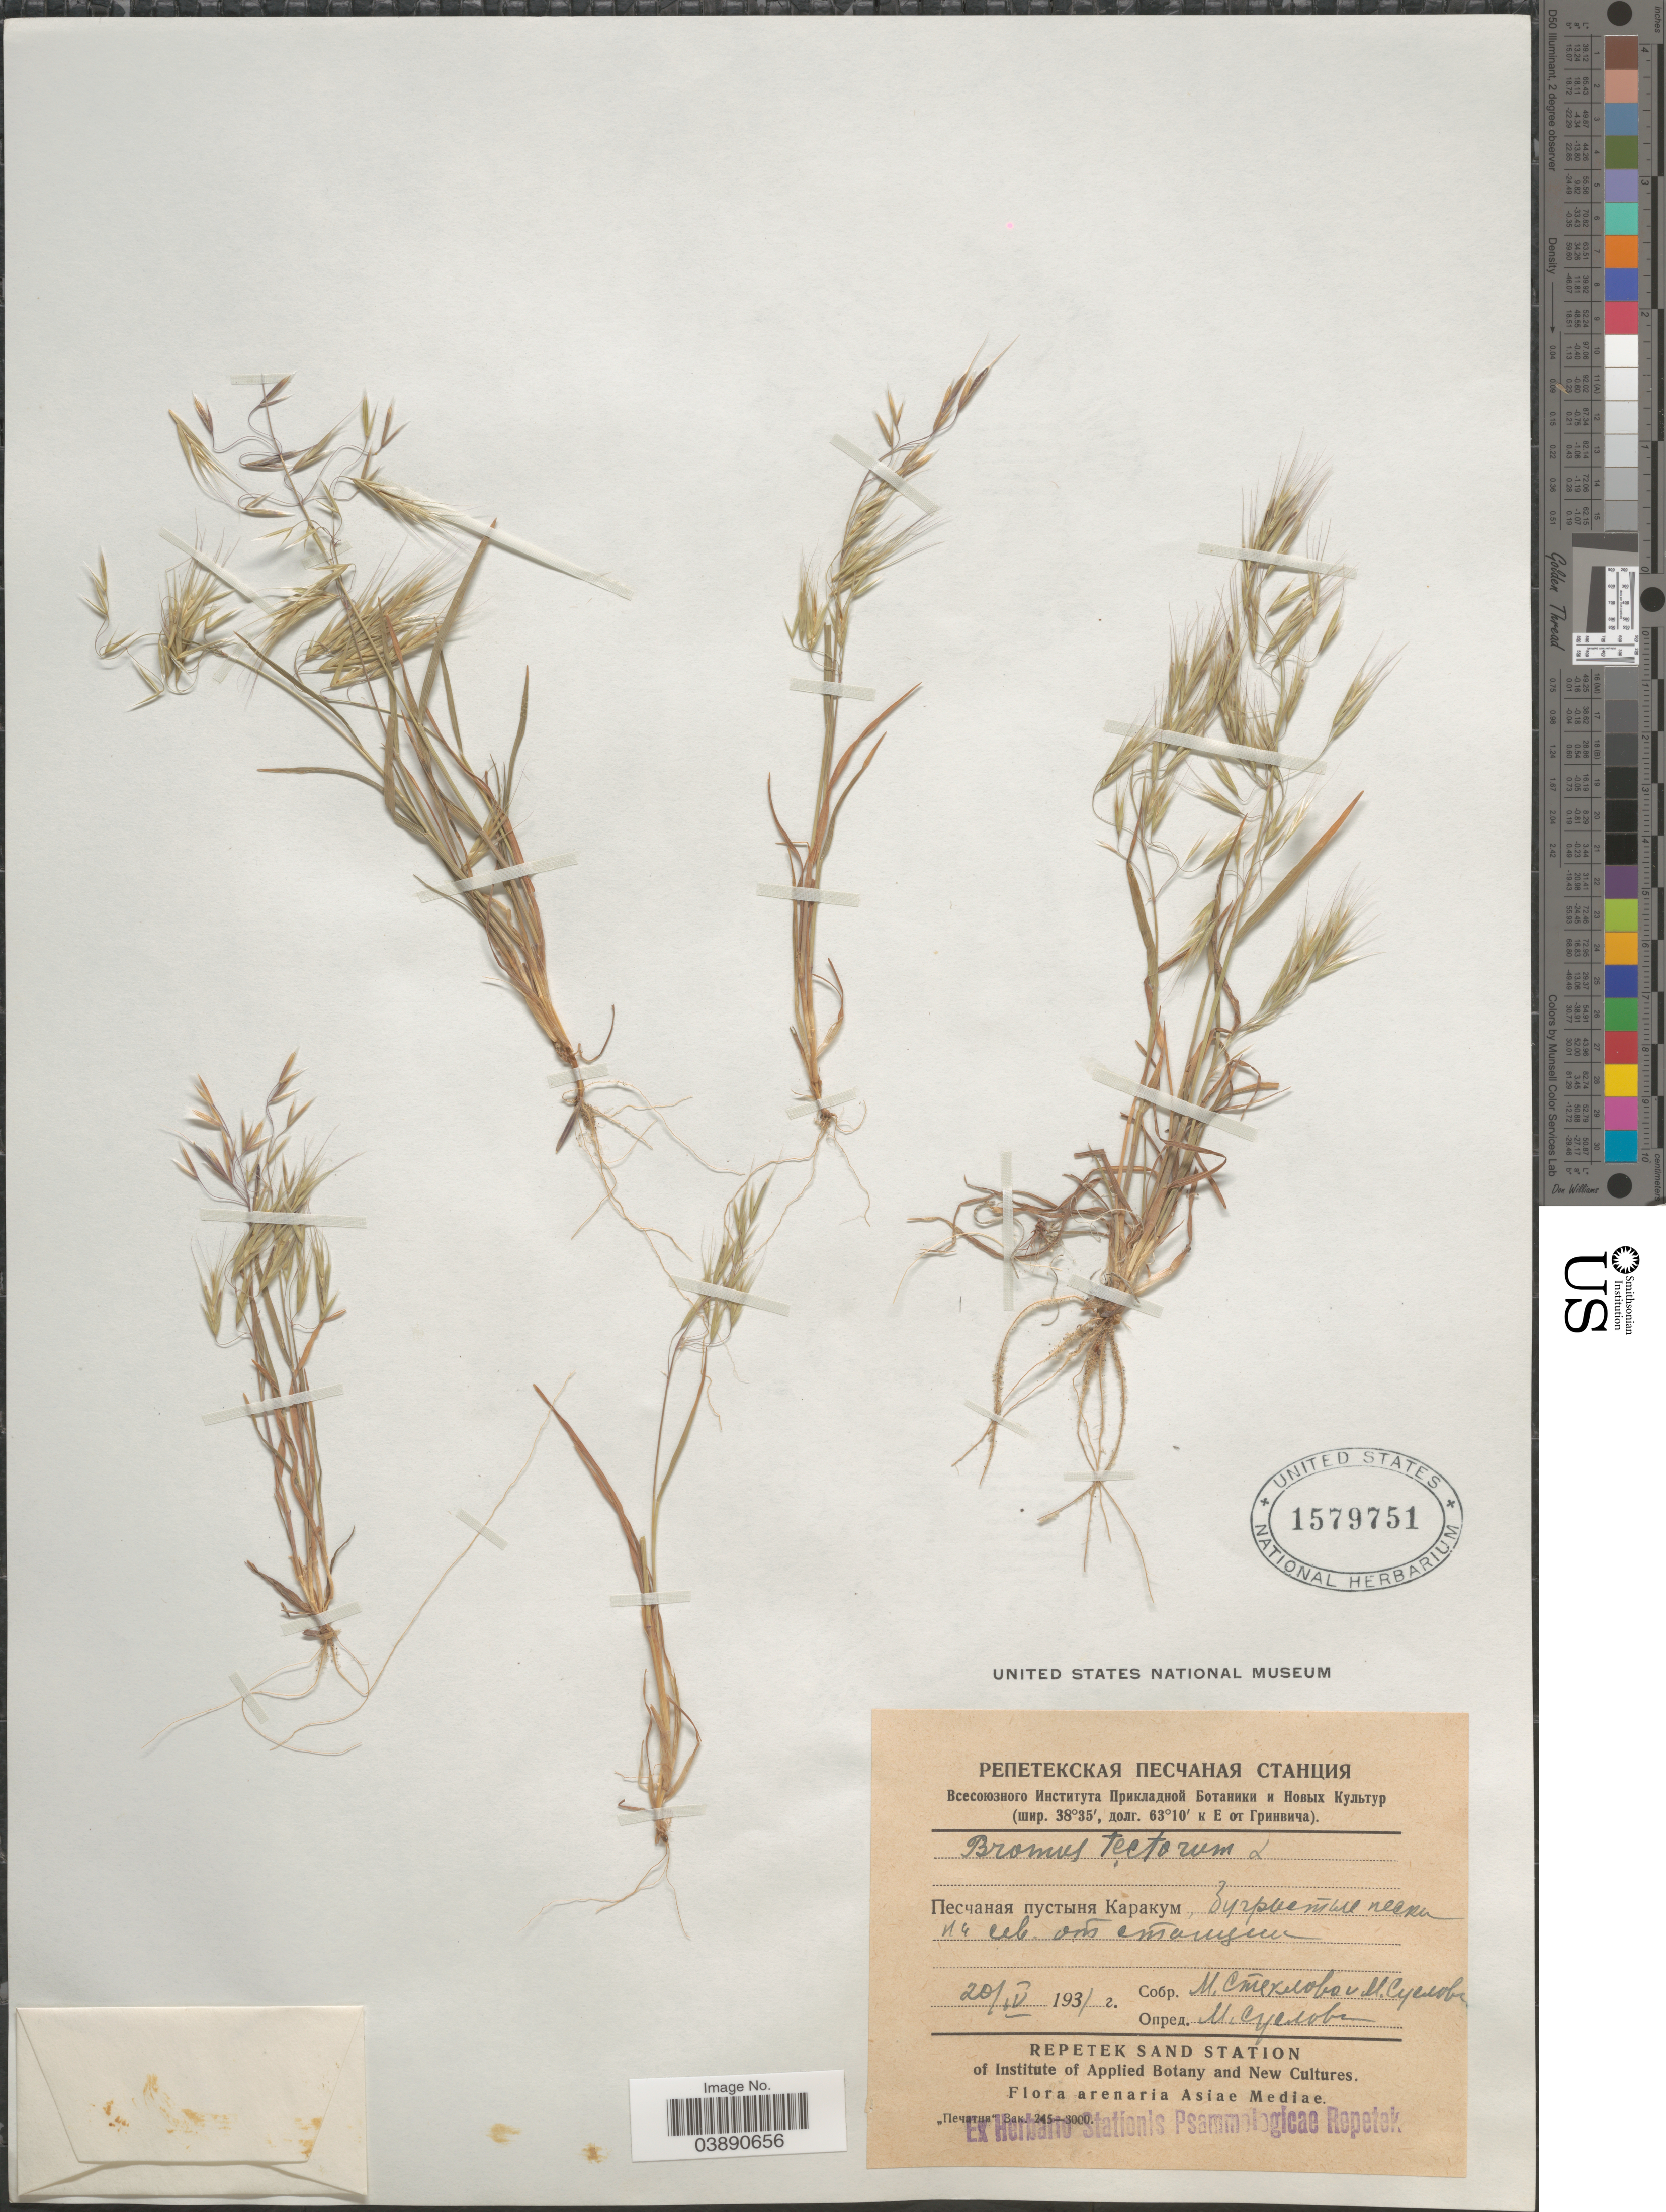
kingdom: Plantae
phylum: Tracheophyta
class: Liliopsida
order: Poales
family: Poaceae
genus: Bromus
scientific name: Bromus tectorum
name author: L.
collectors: M. Steklova & M. Suslova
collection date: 1931-04-20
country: Turkmenistan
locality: Repetek Sand Station. Karakum Desert. Arenaria Asiae Mediae.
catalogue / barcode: US 1579751